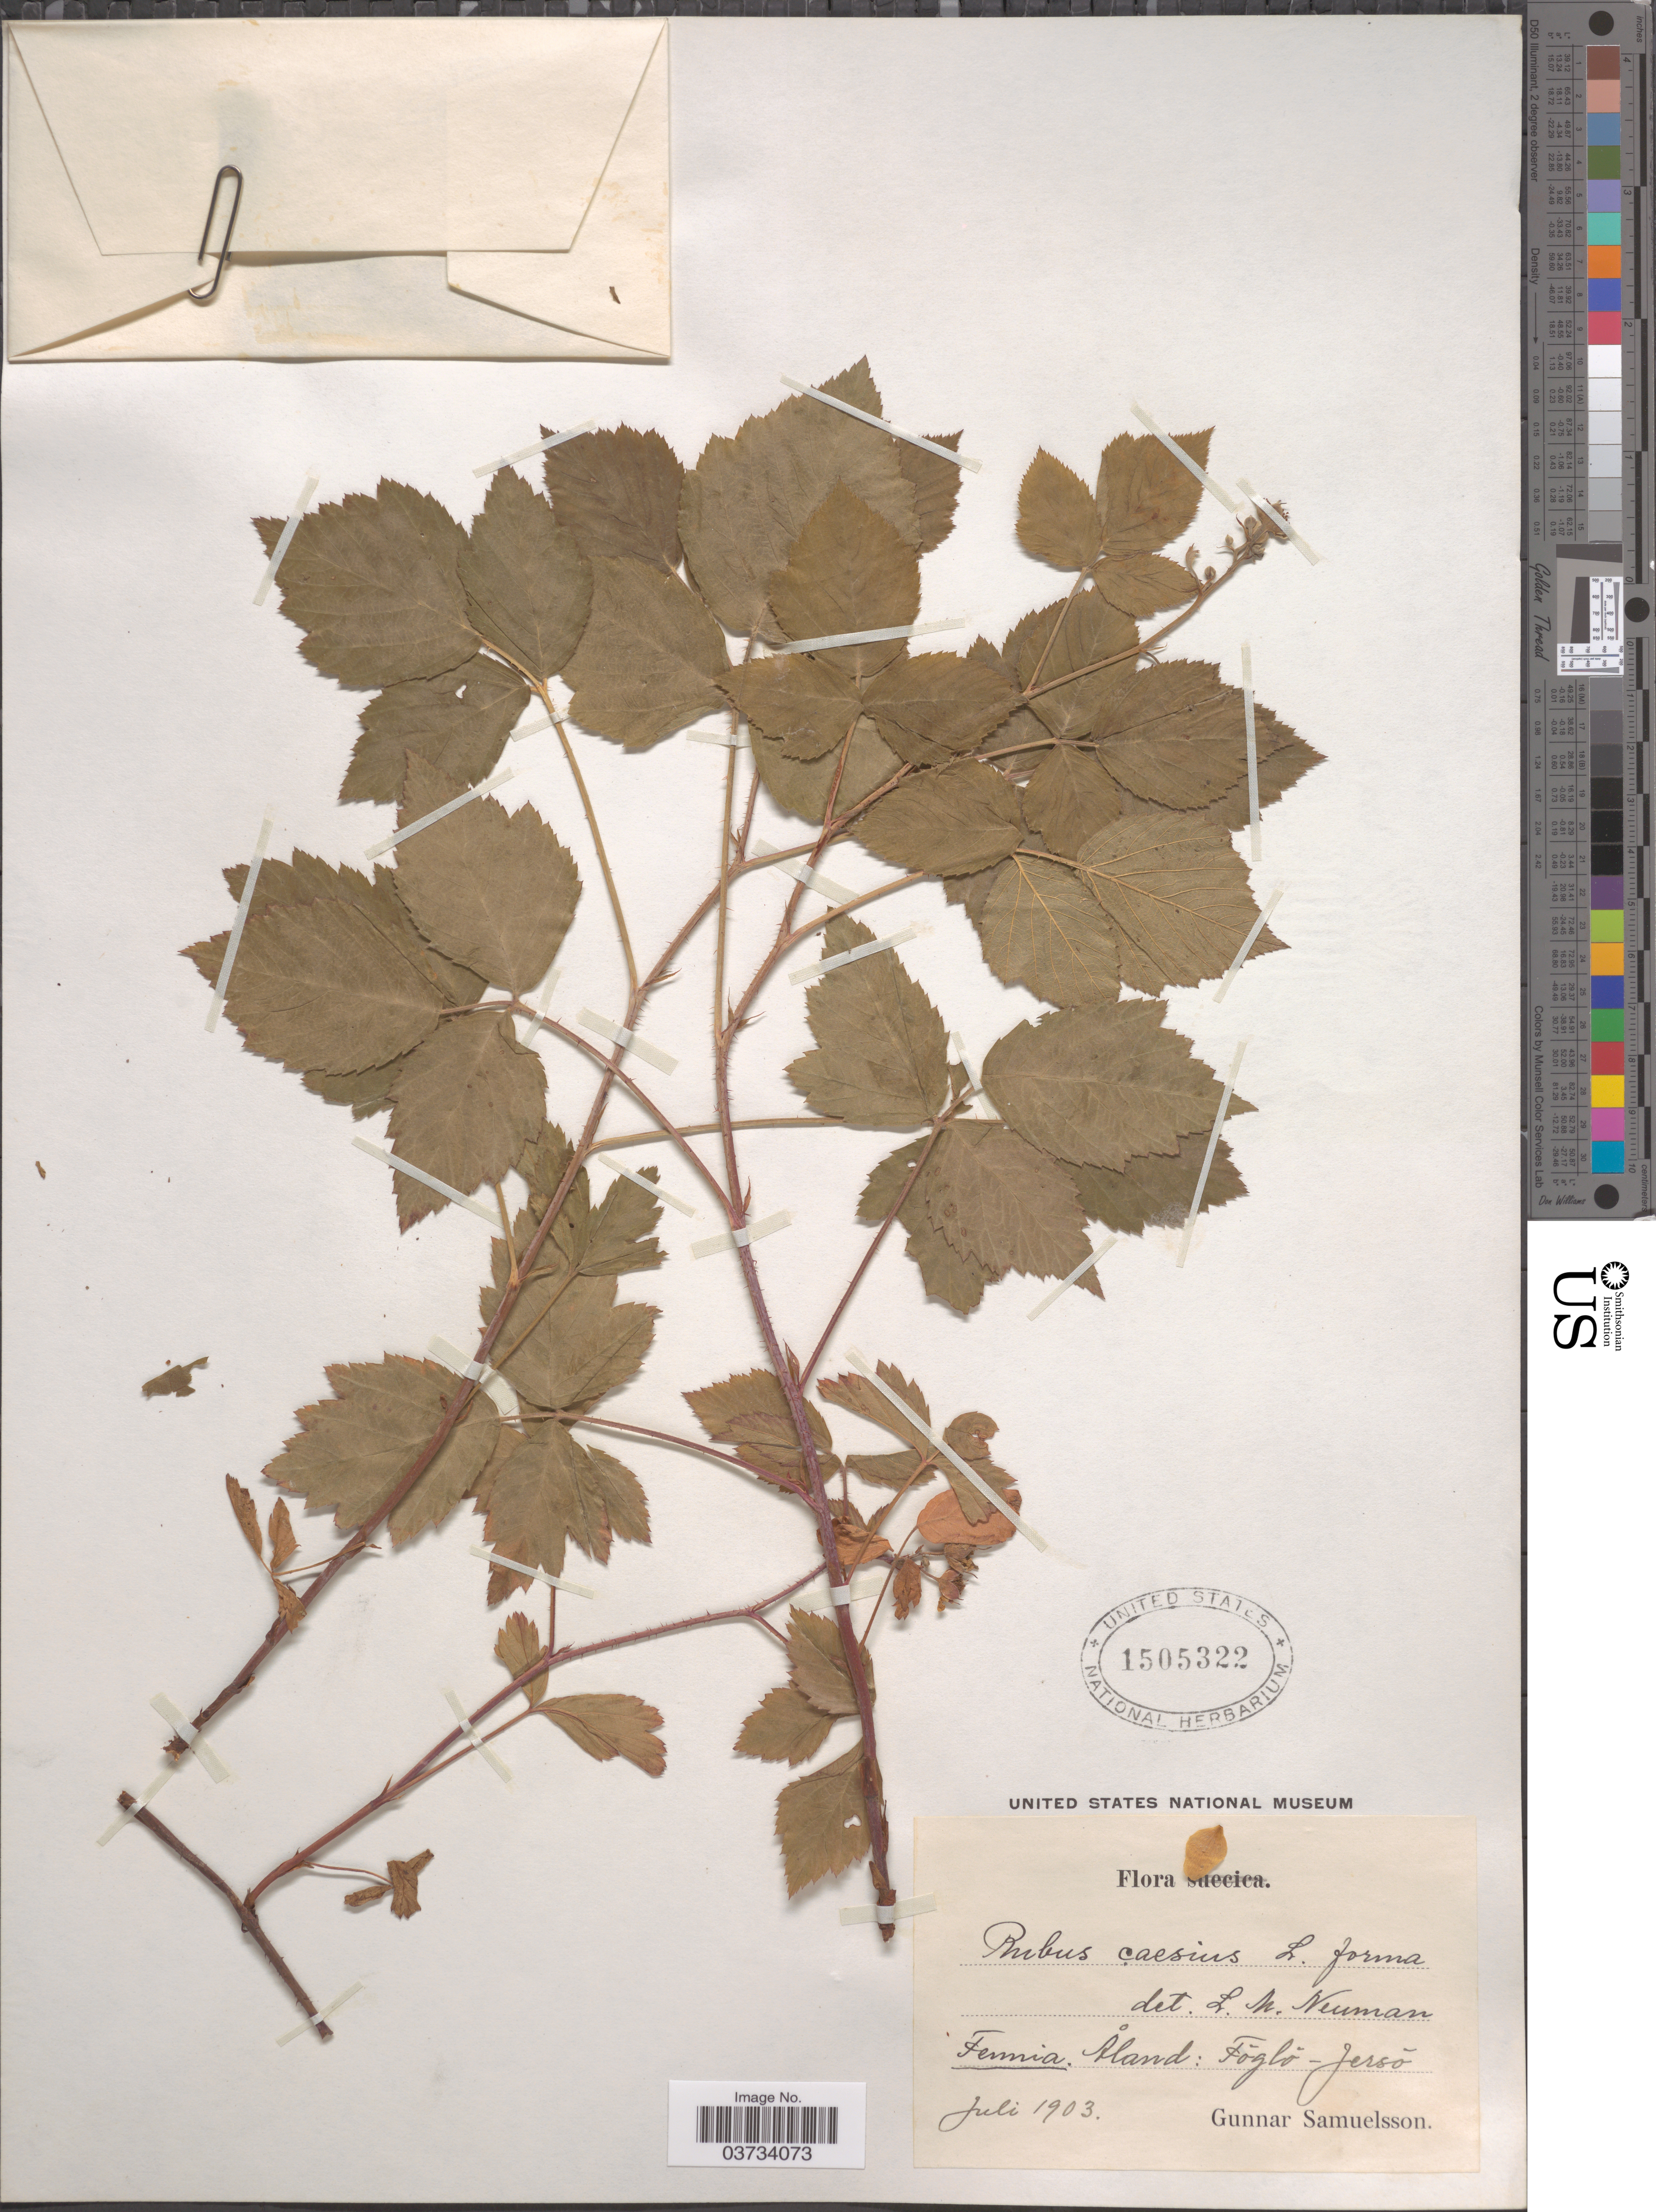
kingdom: Plantae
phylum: Tracheophyta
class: Magnoliopsida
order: Rosales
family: Rosaceae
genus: Rubus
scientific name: Rubus caesius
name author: L.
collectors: G. Samuelsson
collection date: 1903-07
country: Finland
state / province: Ahvenanmaa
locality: Fennia. Åland: Fógló-Jersó.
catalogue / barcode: US 1505322